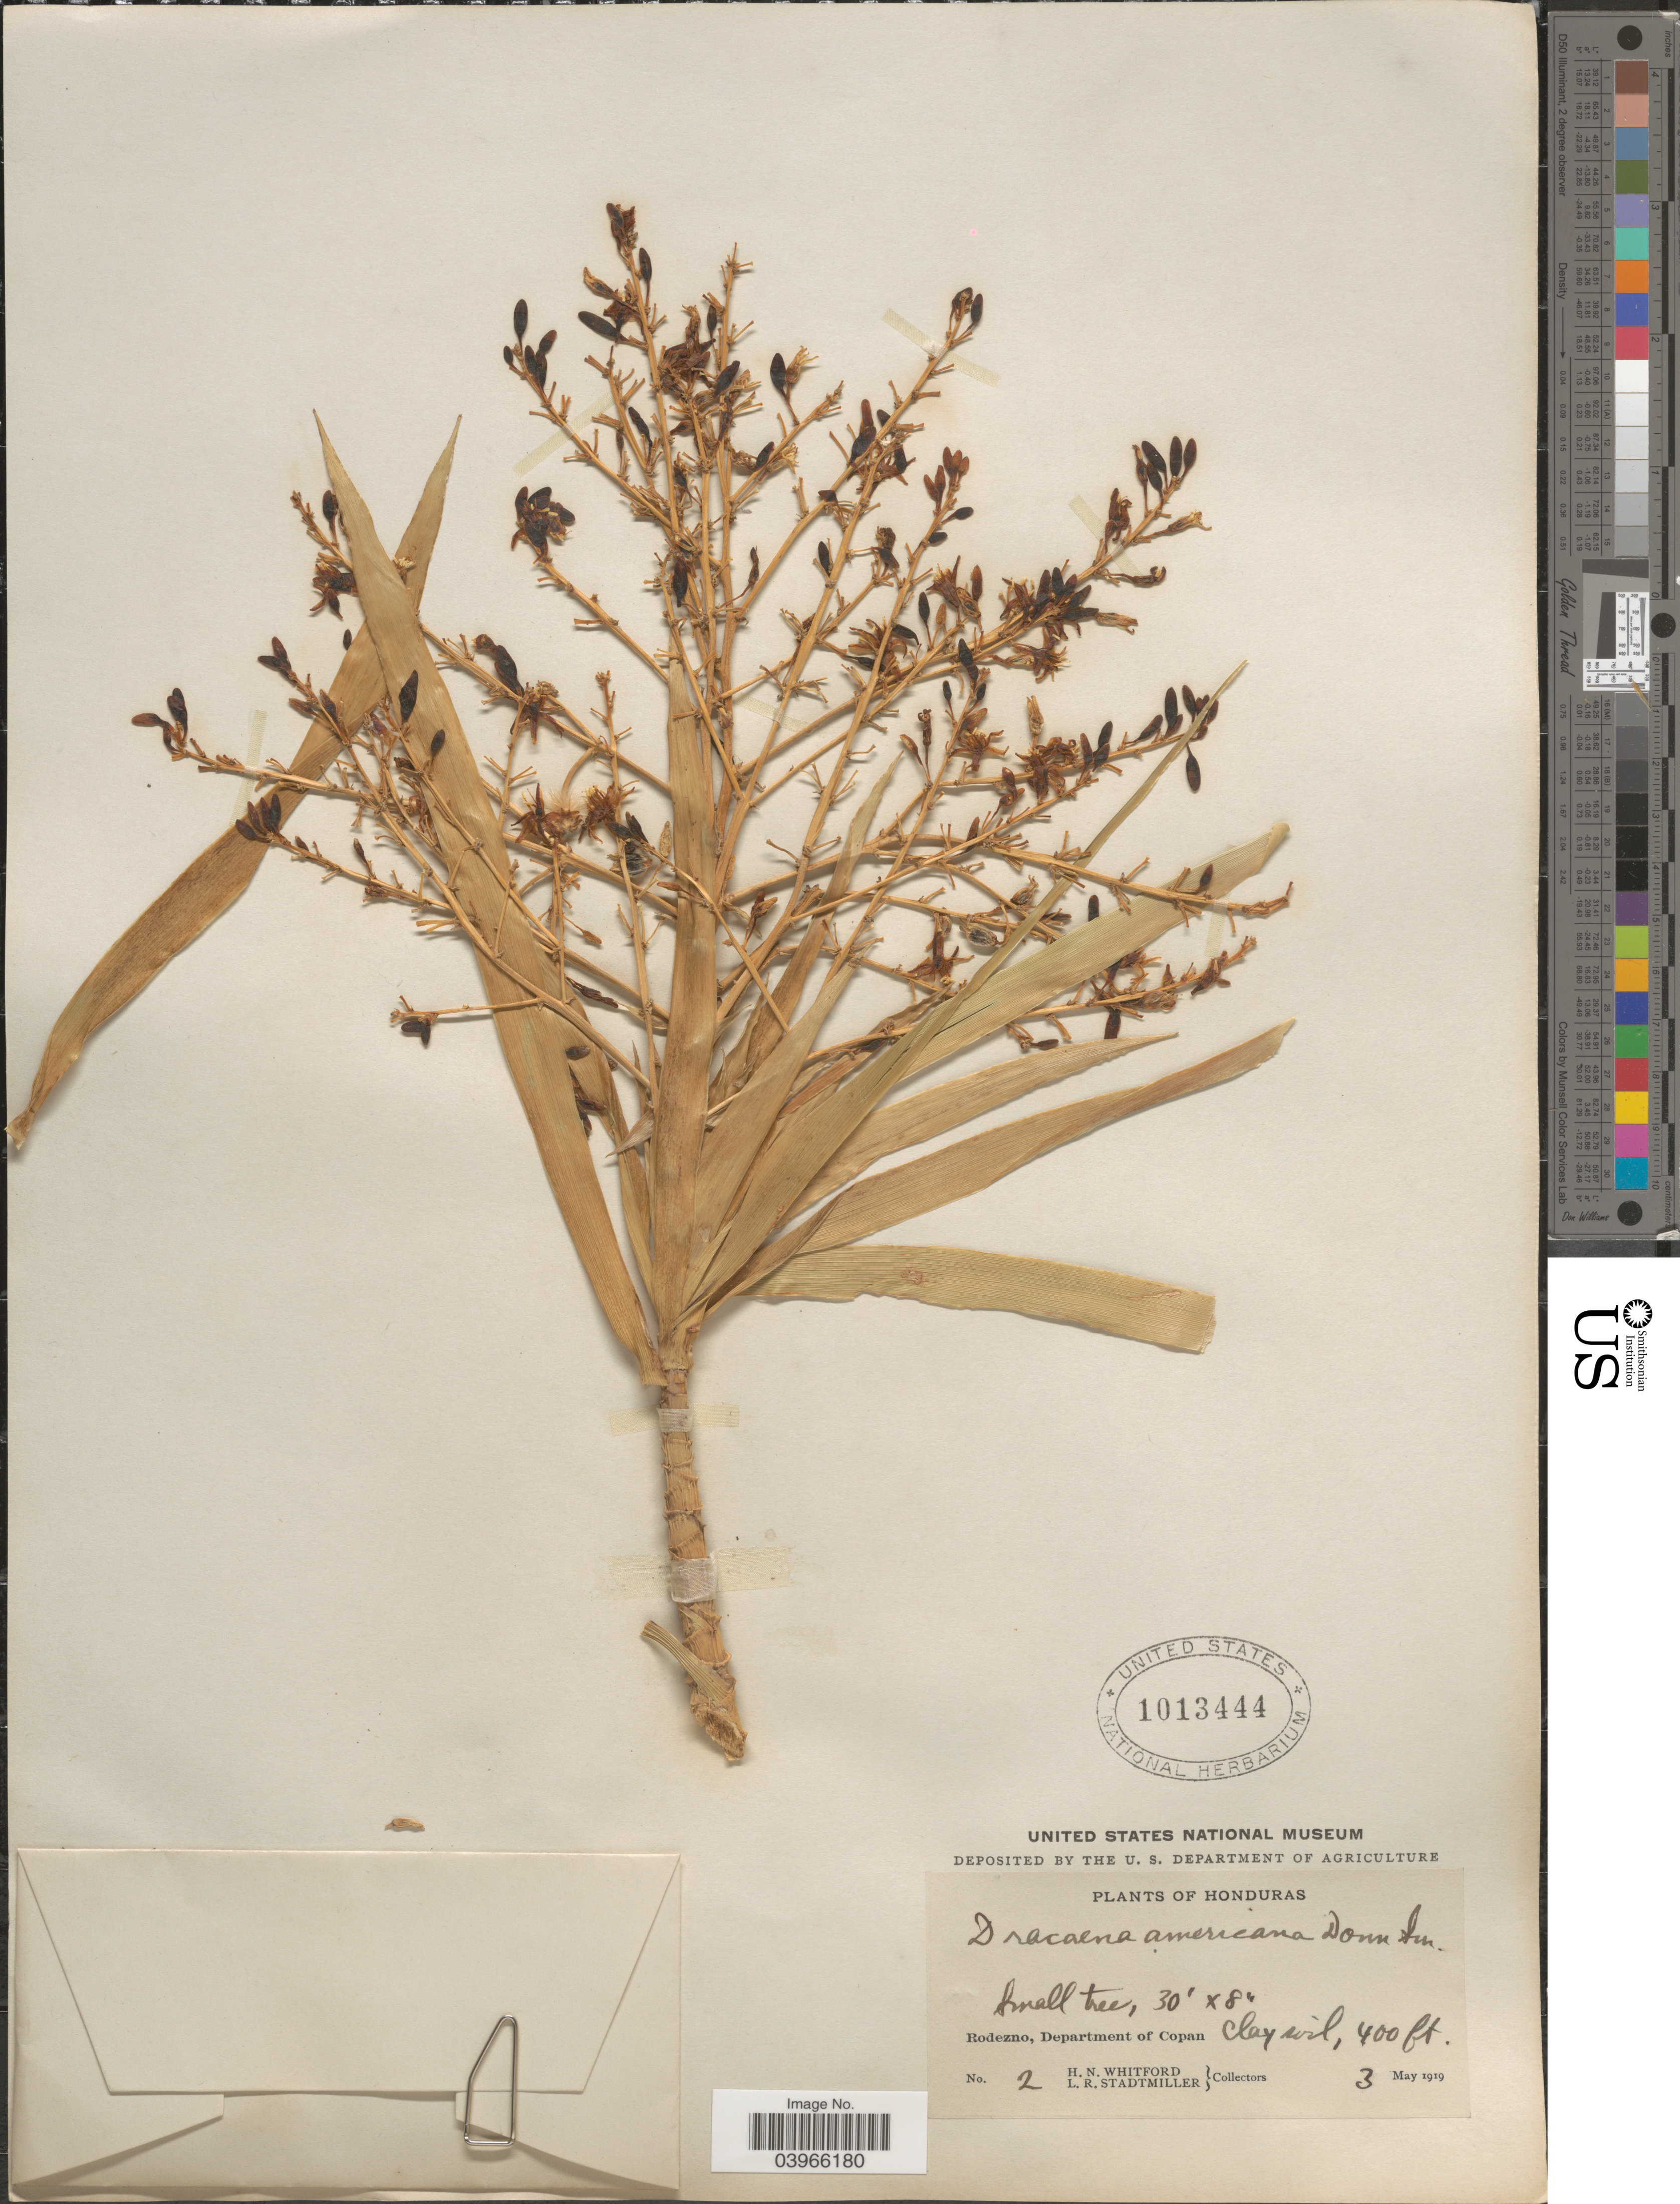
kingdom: Plantae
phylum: Tracheophyta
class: Liliopsida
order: Asparagales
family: Asparagaceae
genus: Dracaena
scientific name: Dracaena americana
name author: Donn. Sm. in Sarg.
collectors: H. N. Whitford & L. Stadtmiller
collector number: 2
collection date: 1919-05-03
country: Honduras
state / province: Copan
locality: Rodezno, Department of Copan.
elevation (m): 122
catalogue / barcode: US 1013444